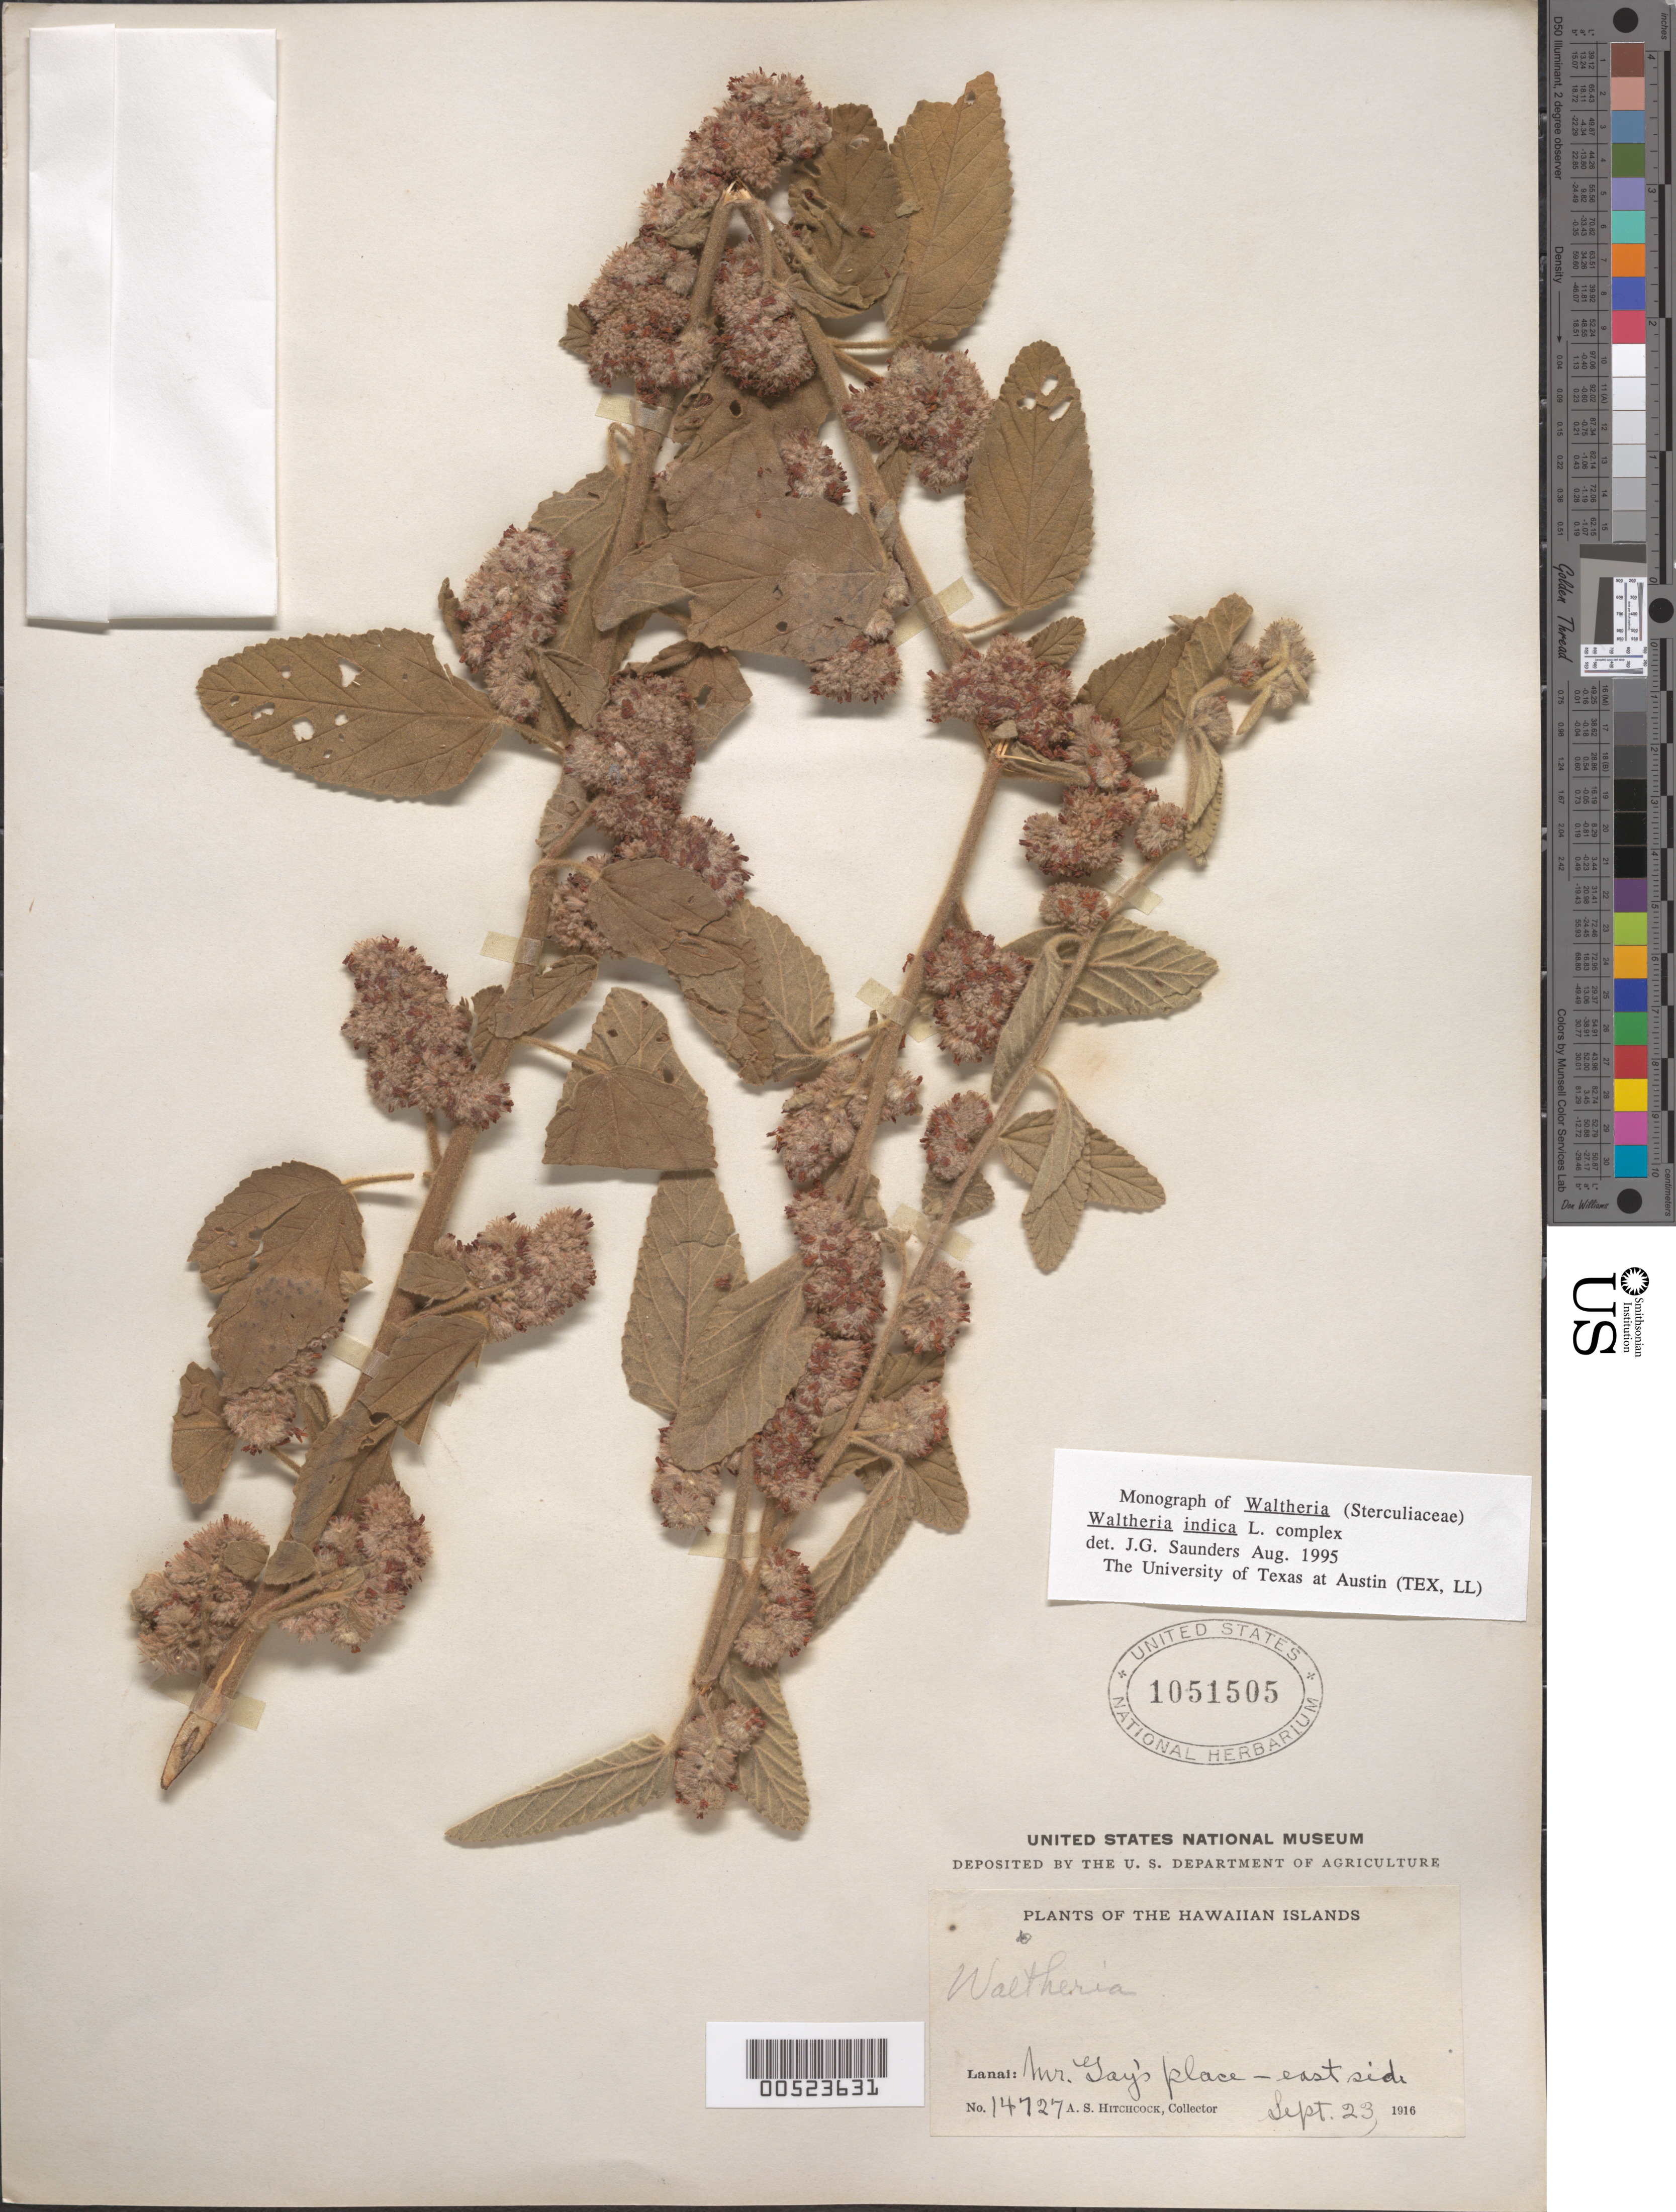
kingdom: Plantae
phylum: Tracheophyta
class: Magnoliopsida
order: Malvales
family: Malvaceae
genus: Waltheria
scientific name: Waltheria indica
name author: L.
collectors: A. S. Hitchcock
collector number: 14727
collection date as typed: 23 Sep 1916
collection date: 1916-09-23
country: United States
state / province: Hawaii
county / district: Maui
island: Lana'i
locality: Mr. Gay's place, E side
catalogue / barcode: US 1051505